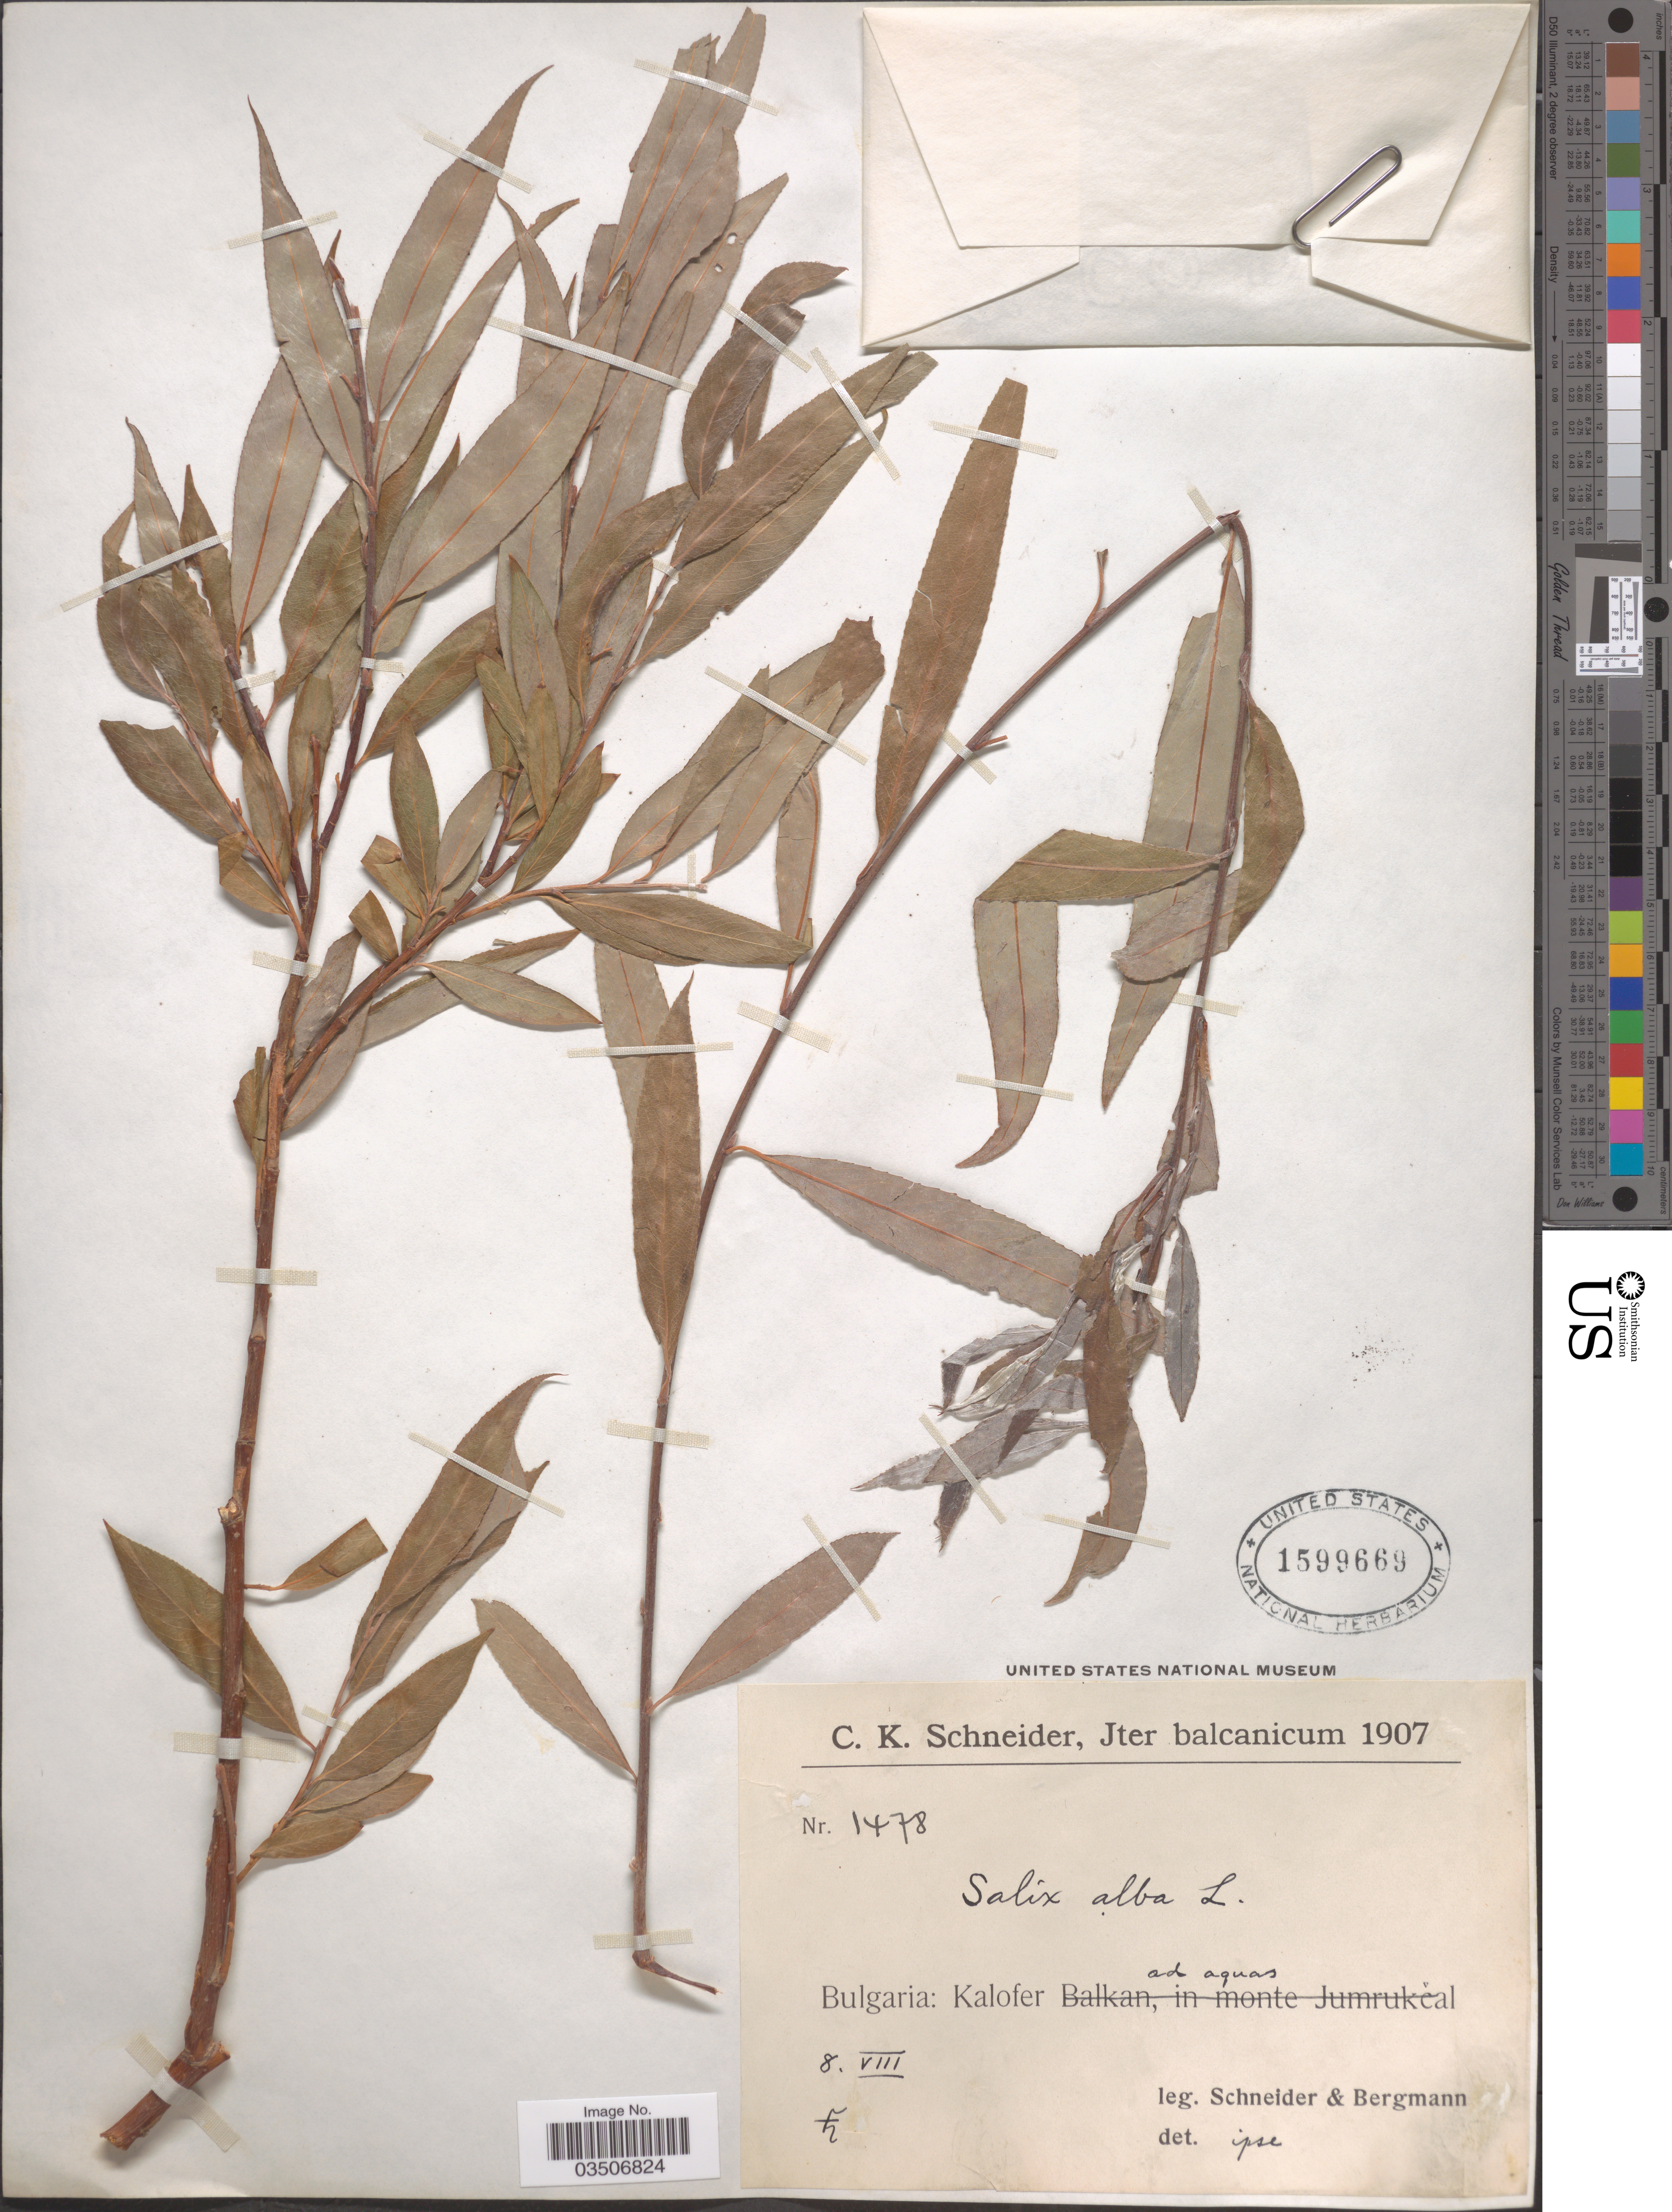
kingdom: Plantae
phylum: Tracheophyta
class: Magnoliopsida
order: Malpighiales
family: Salicaceae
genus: Salix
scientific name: Salix alba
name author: L.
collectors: C. K. Schneider & -. Bergmann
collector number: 1478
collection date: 1907-08-08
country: Bulgaria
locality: Balcanicum. Kalofer ad aquas.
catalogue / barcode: US 1599669